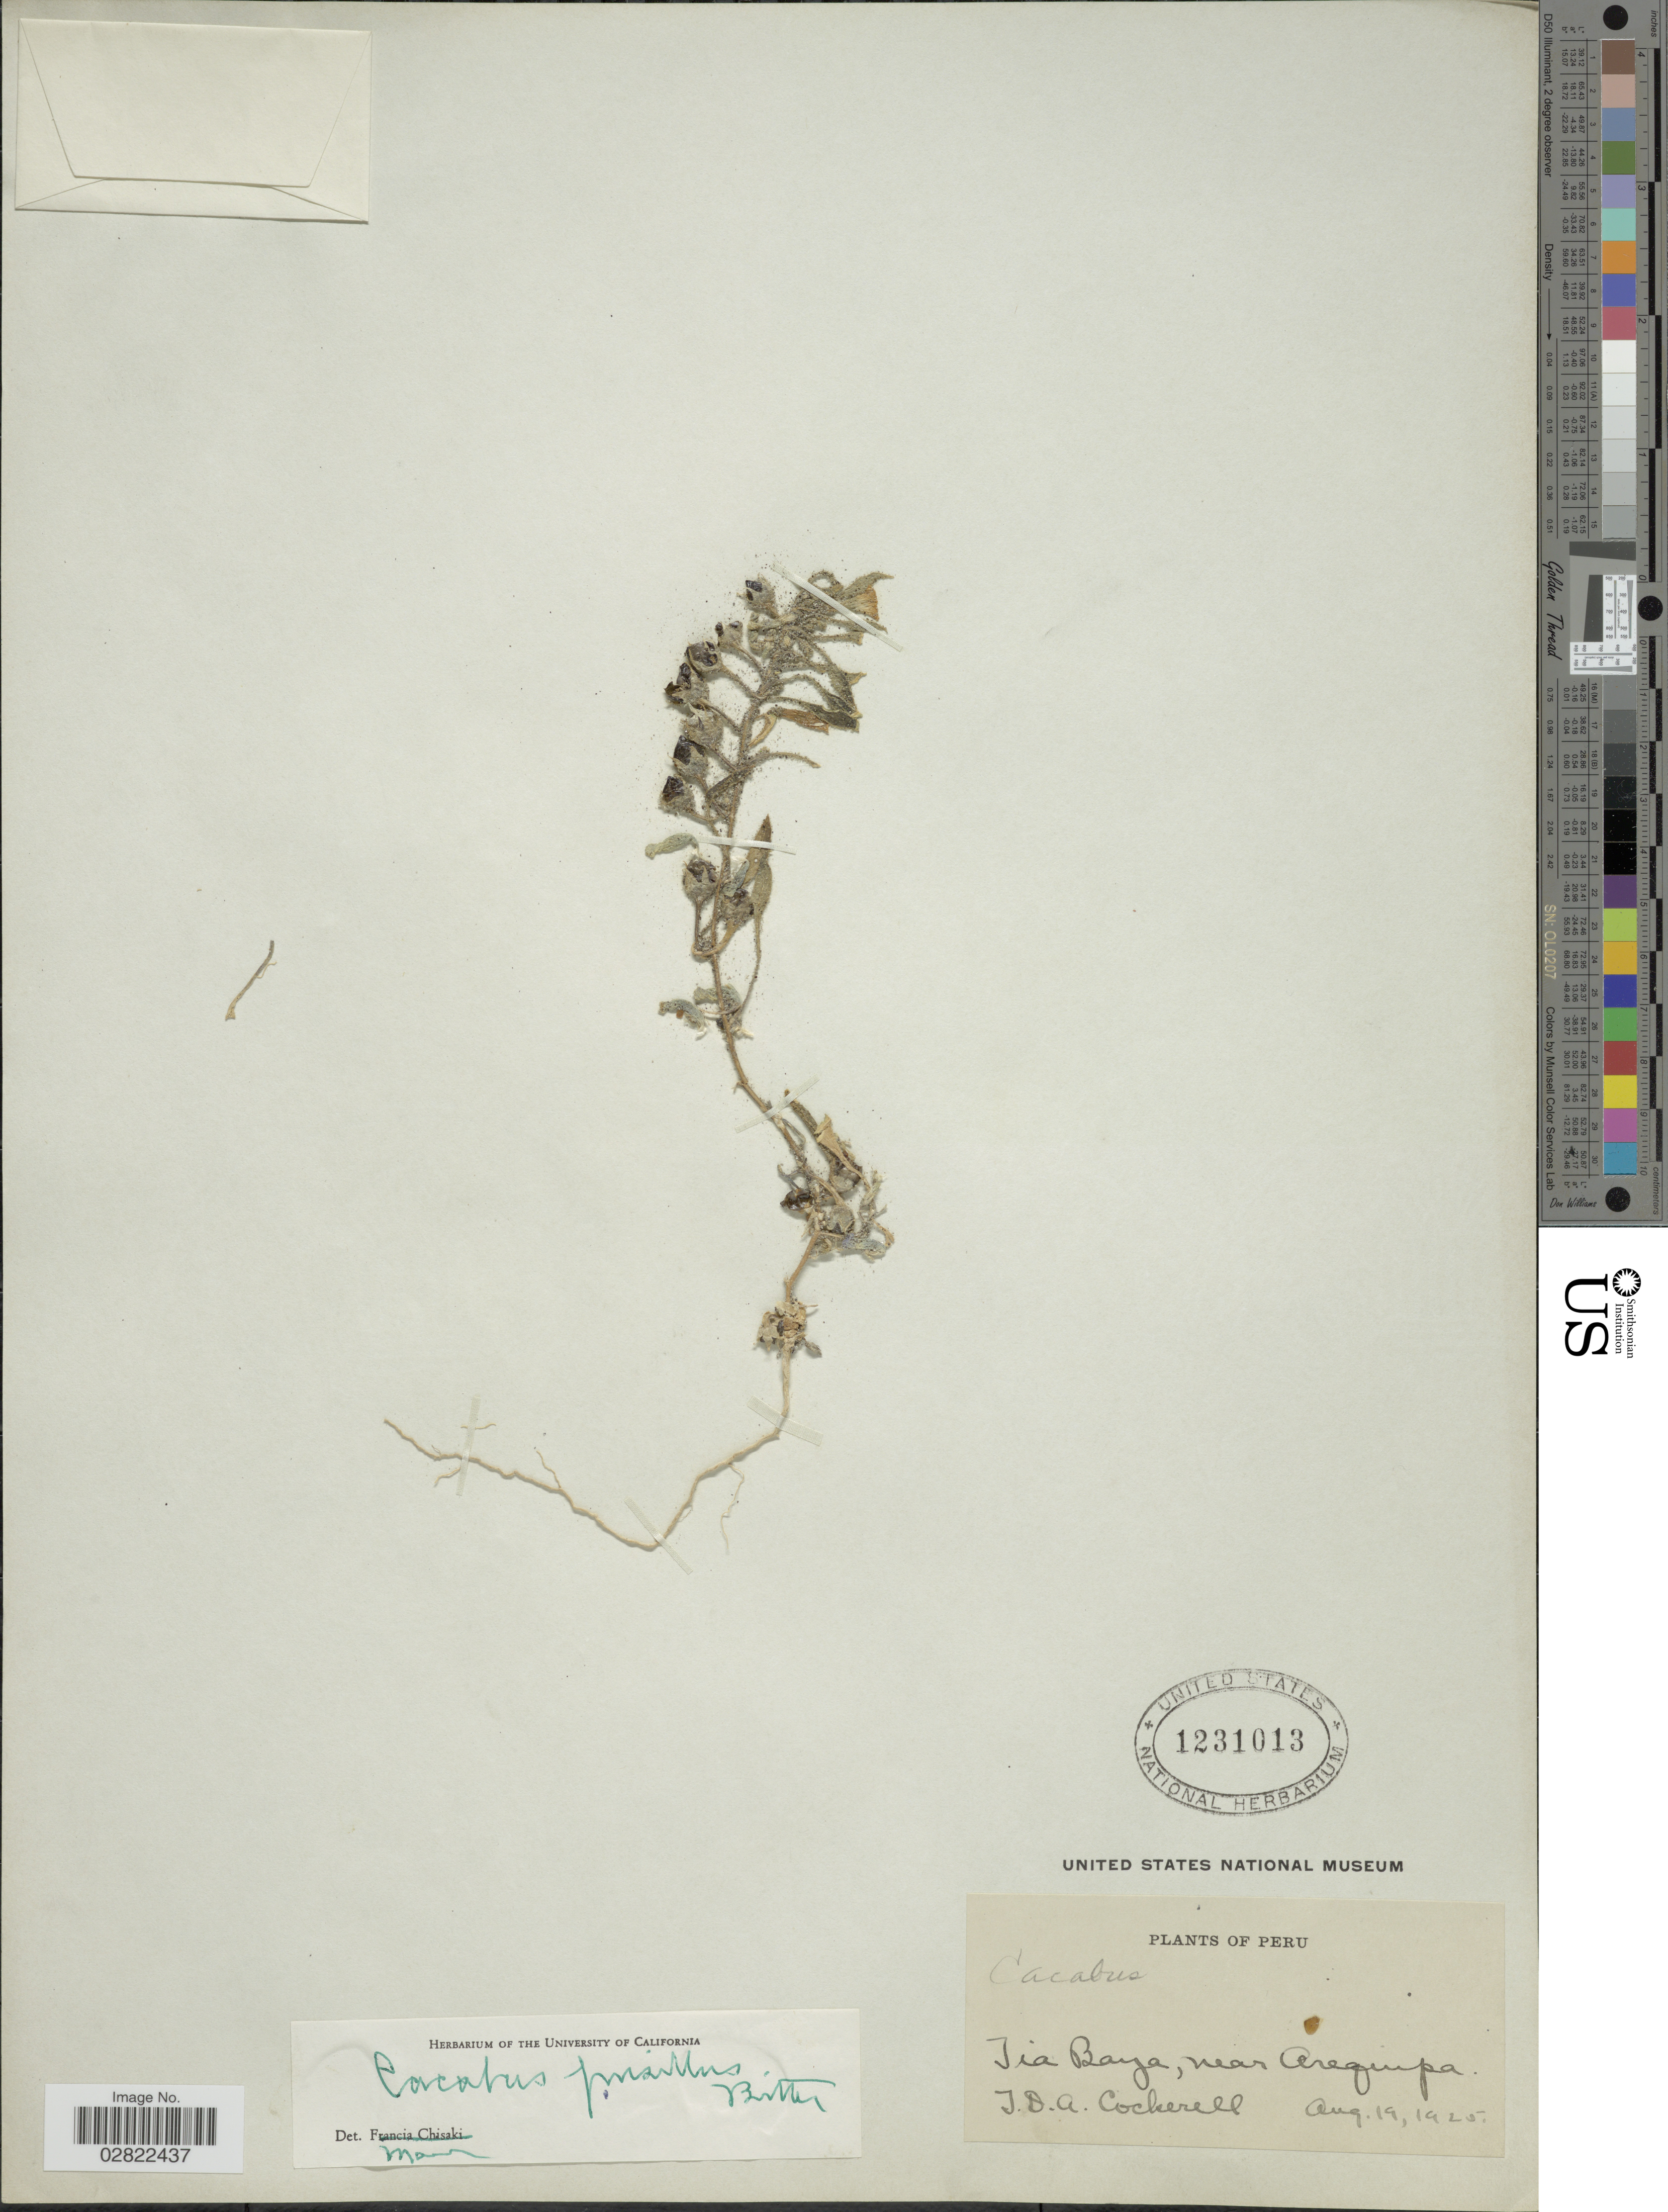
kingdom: Plantae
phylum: Tracheophyta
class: Magnoliopsida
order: Solanales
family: Solanaceae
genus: Exodeconus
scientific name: Exodeconus pusillus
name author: (Bitter) Axelius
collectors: T. Cockerell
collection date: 1925-08-19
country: Peru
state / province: Arequipa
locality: Tia Baya, near Arequipa.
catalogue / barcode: US 1231013